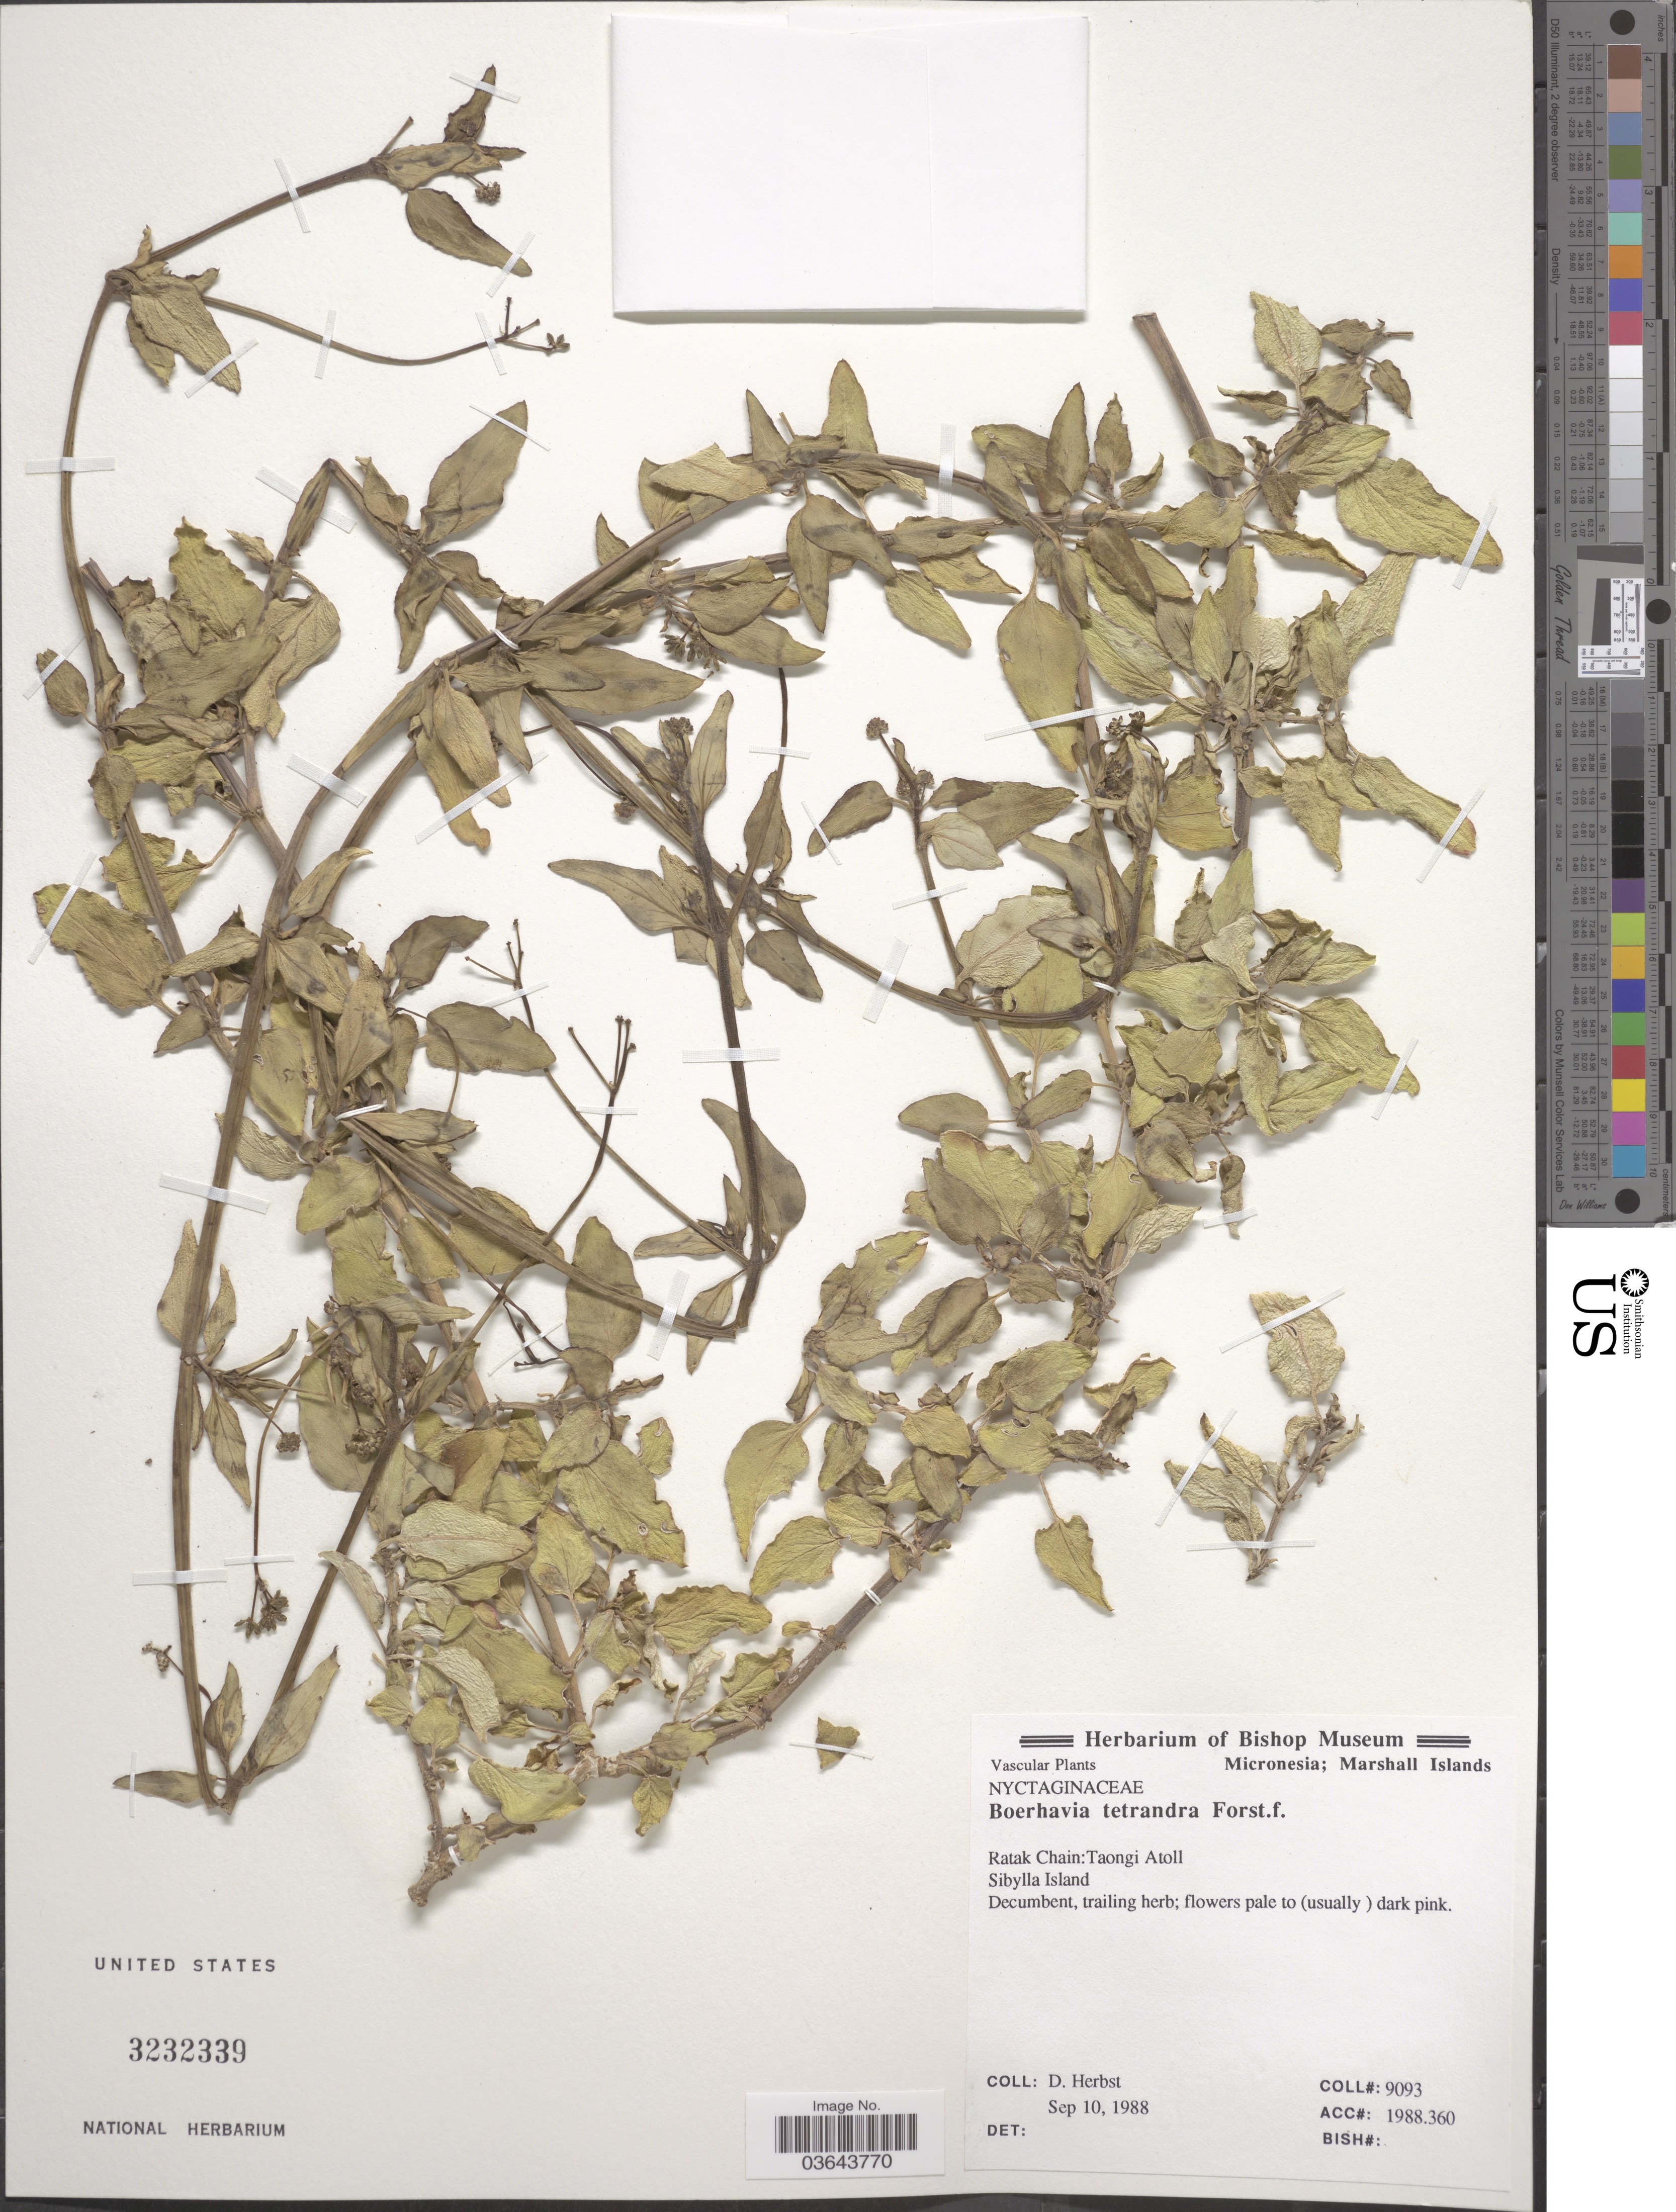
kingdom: Plantae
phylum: Tracheophyta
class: Magnoliopsida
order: Caryophyllales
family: Nyctaginaceae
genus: Boerhavia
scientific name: Boerhavia tetrandra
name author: G. Forst.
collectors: D. Herbst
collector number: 9093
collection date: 1988-09-10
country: Marshall Islands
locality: Micronesia. Ratak Chain: Taongi Atoll. Sibylla Island.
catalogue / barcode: US 3232339